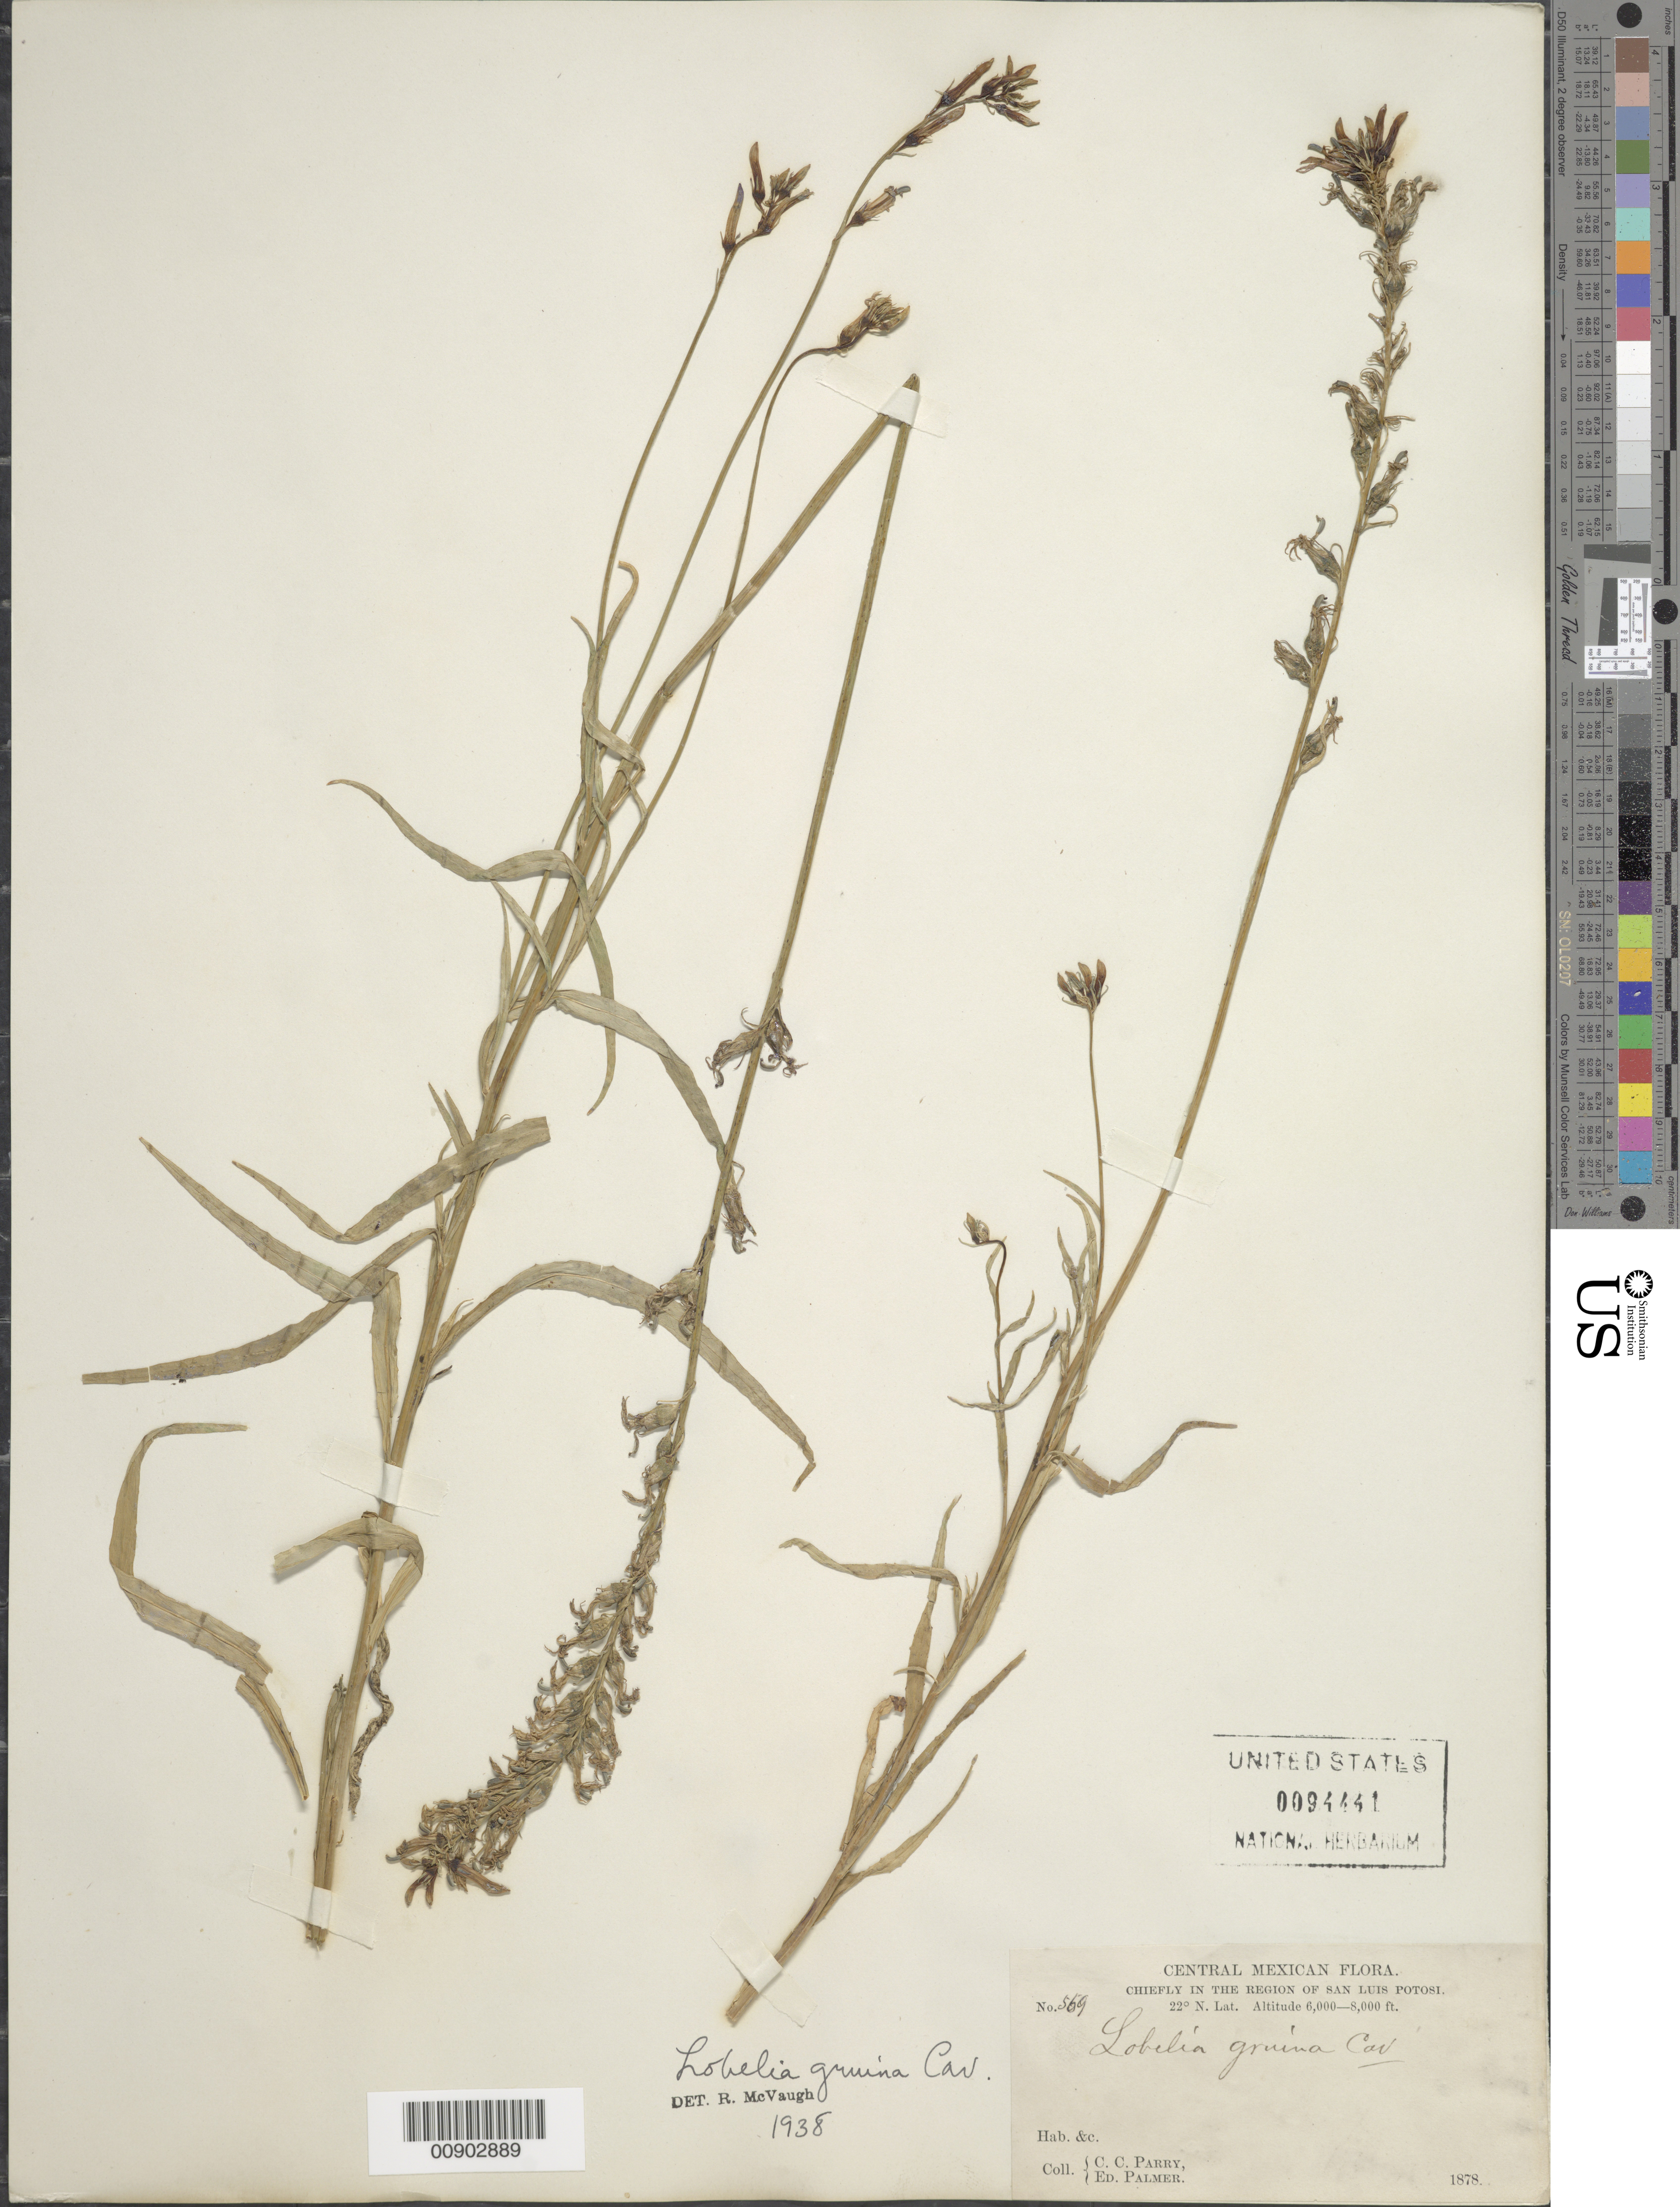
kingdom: Plantae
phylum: Tracheophyta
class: Magnoliopsida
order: Asterales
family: Campanulaceae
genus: Lobelia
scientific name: Lobelia gruina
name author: Cav.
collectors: C. C. Parry & E. Palmer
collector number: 569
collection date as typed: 1878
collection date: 1878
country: Mexico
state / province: San Luis Potosí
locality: Chiefly in the region of San Luis Potosí.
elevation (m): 1829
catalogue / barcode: US 94441